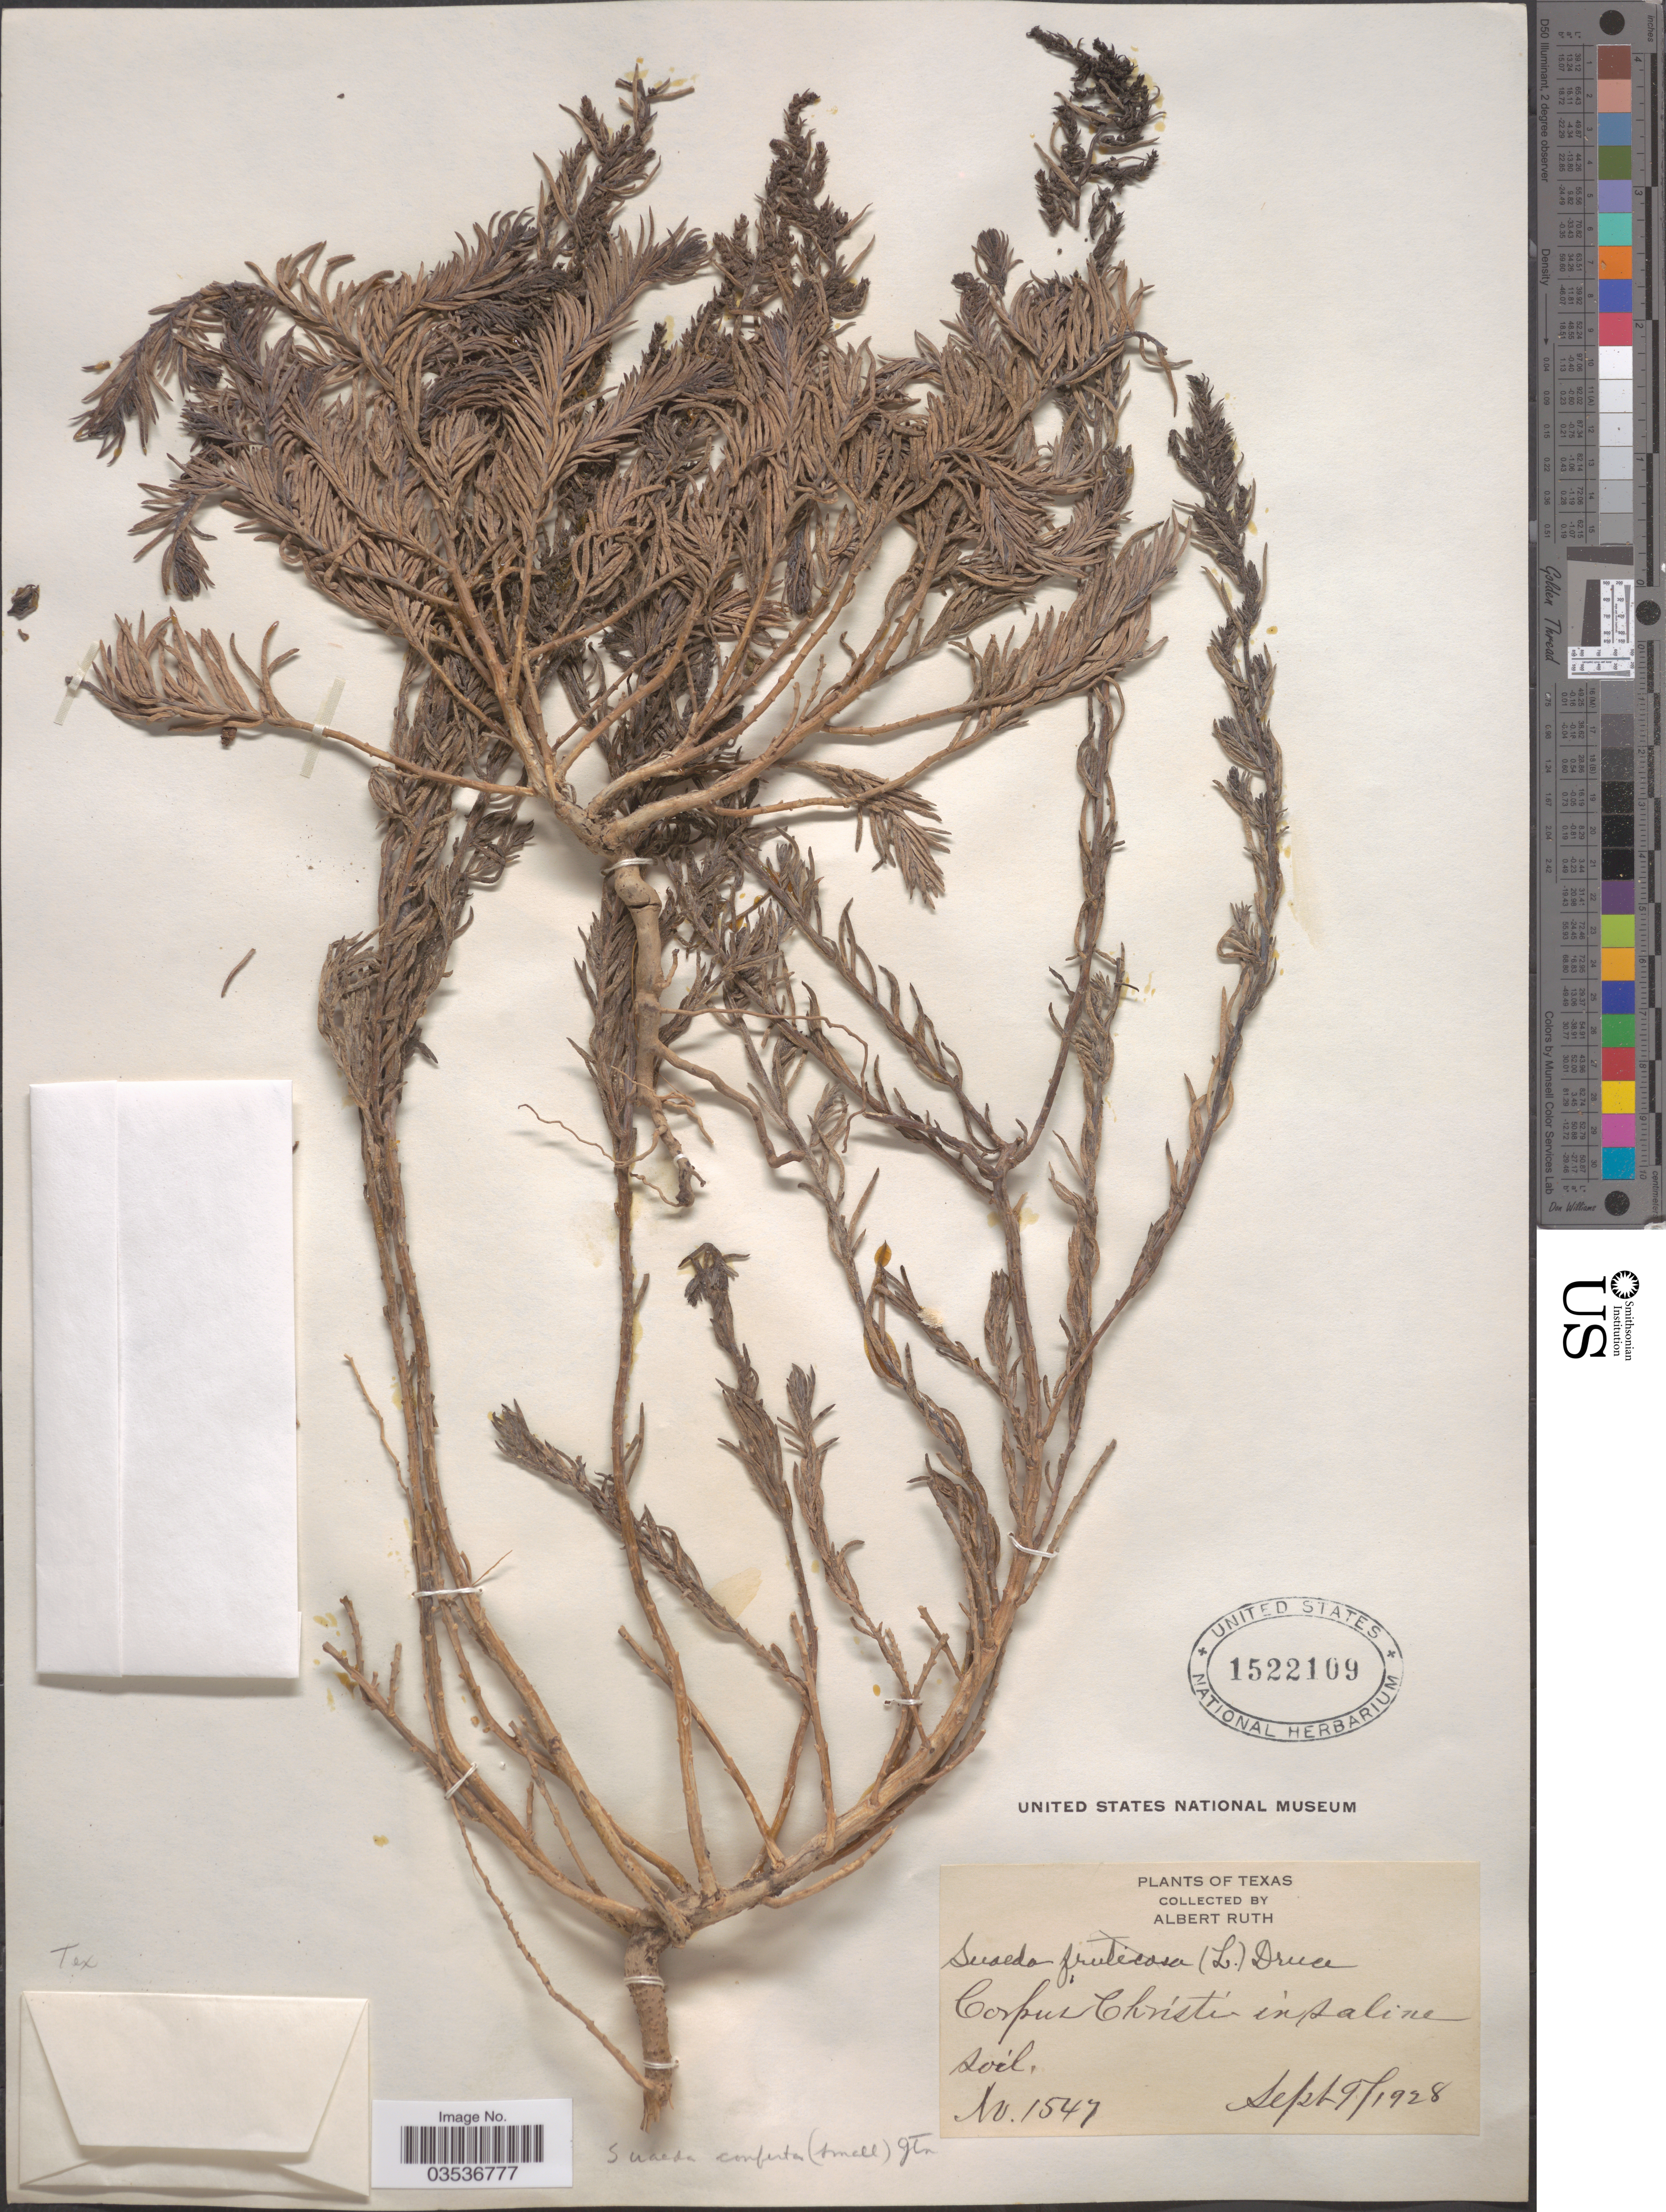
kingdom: Plantae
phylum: Tracheophyta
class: Magnoliopsida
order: Caryophyllales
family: Amaranthaceae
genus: Suaeda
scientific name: Suaeda conferta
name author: (Small) I.M. Johnst.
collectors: A. Ruth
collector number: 1547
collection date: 1928-09-09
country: United States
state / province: Texas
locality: Corpus Christie in saline.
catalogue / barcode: US 1522109